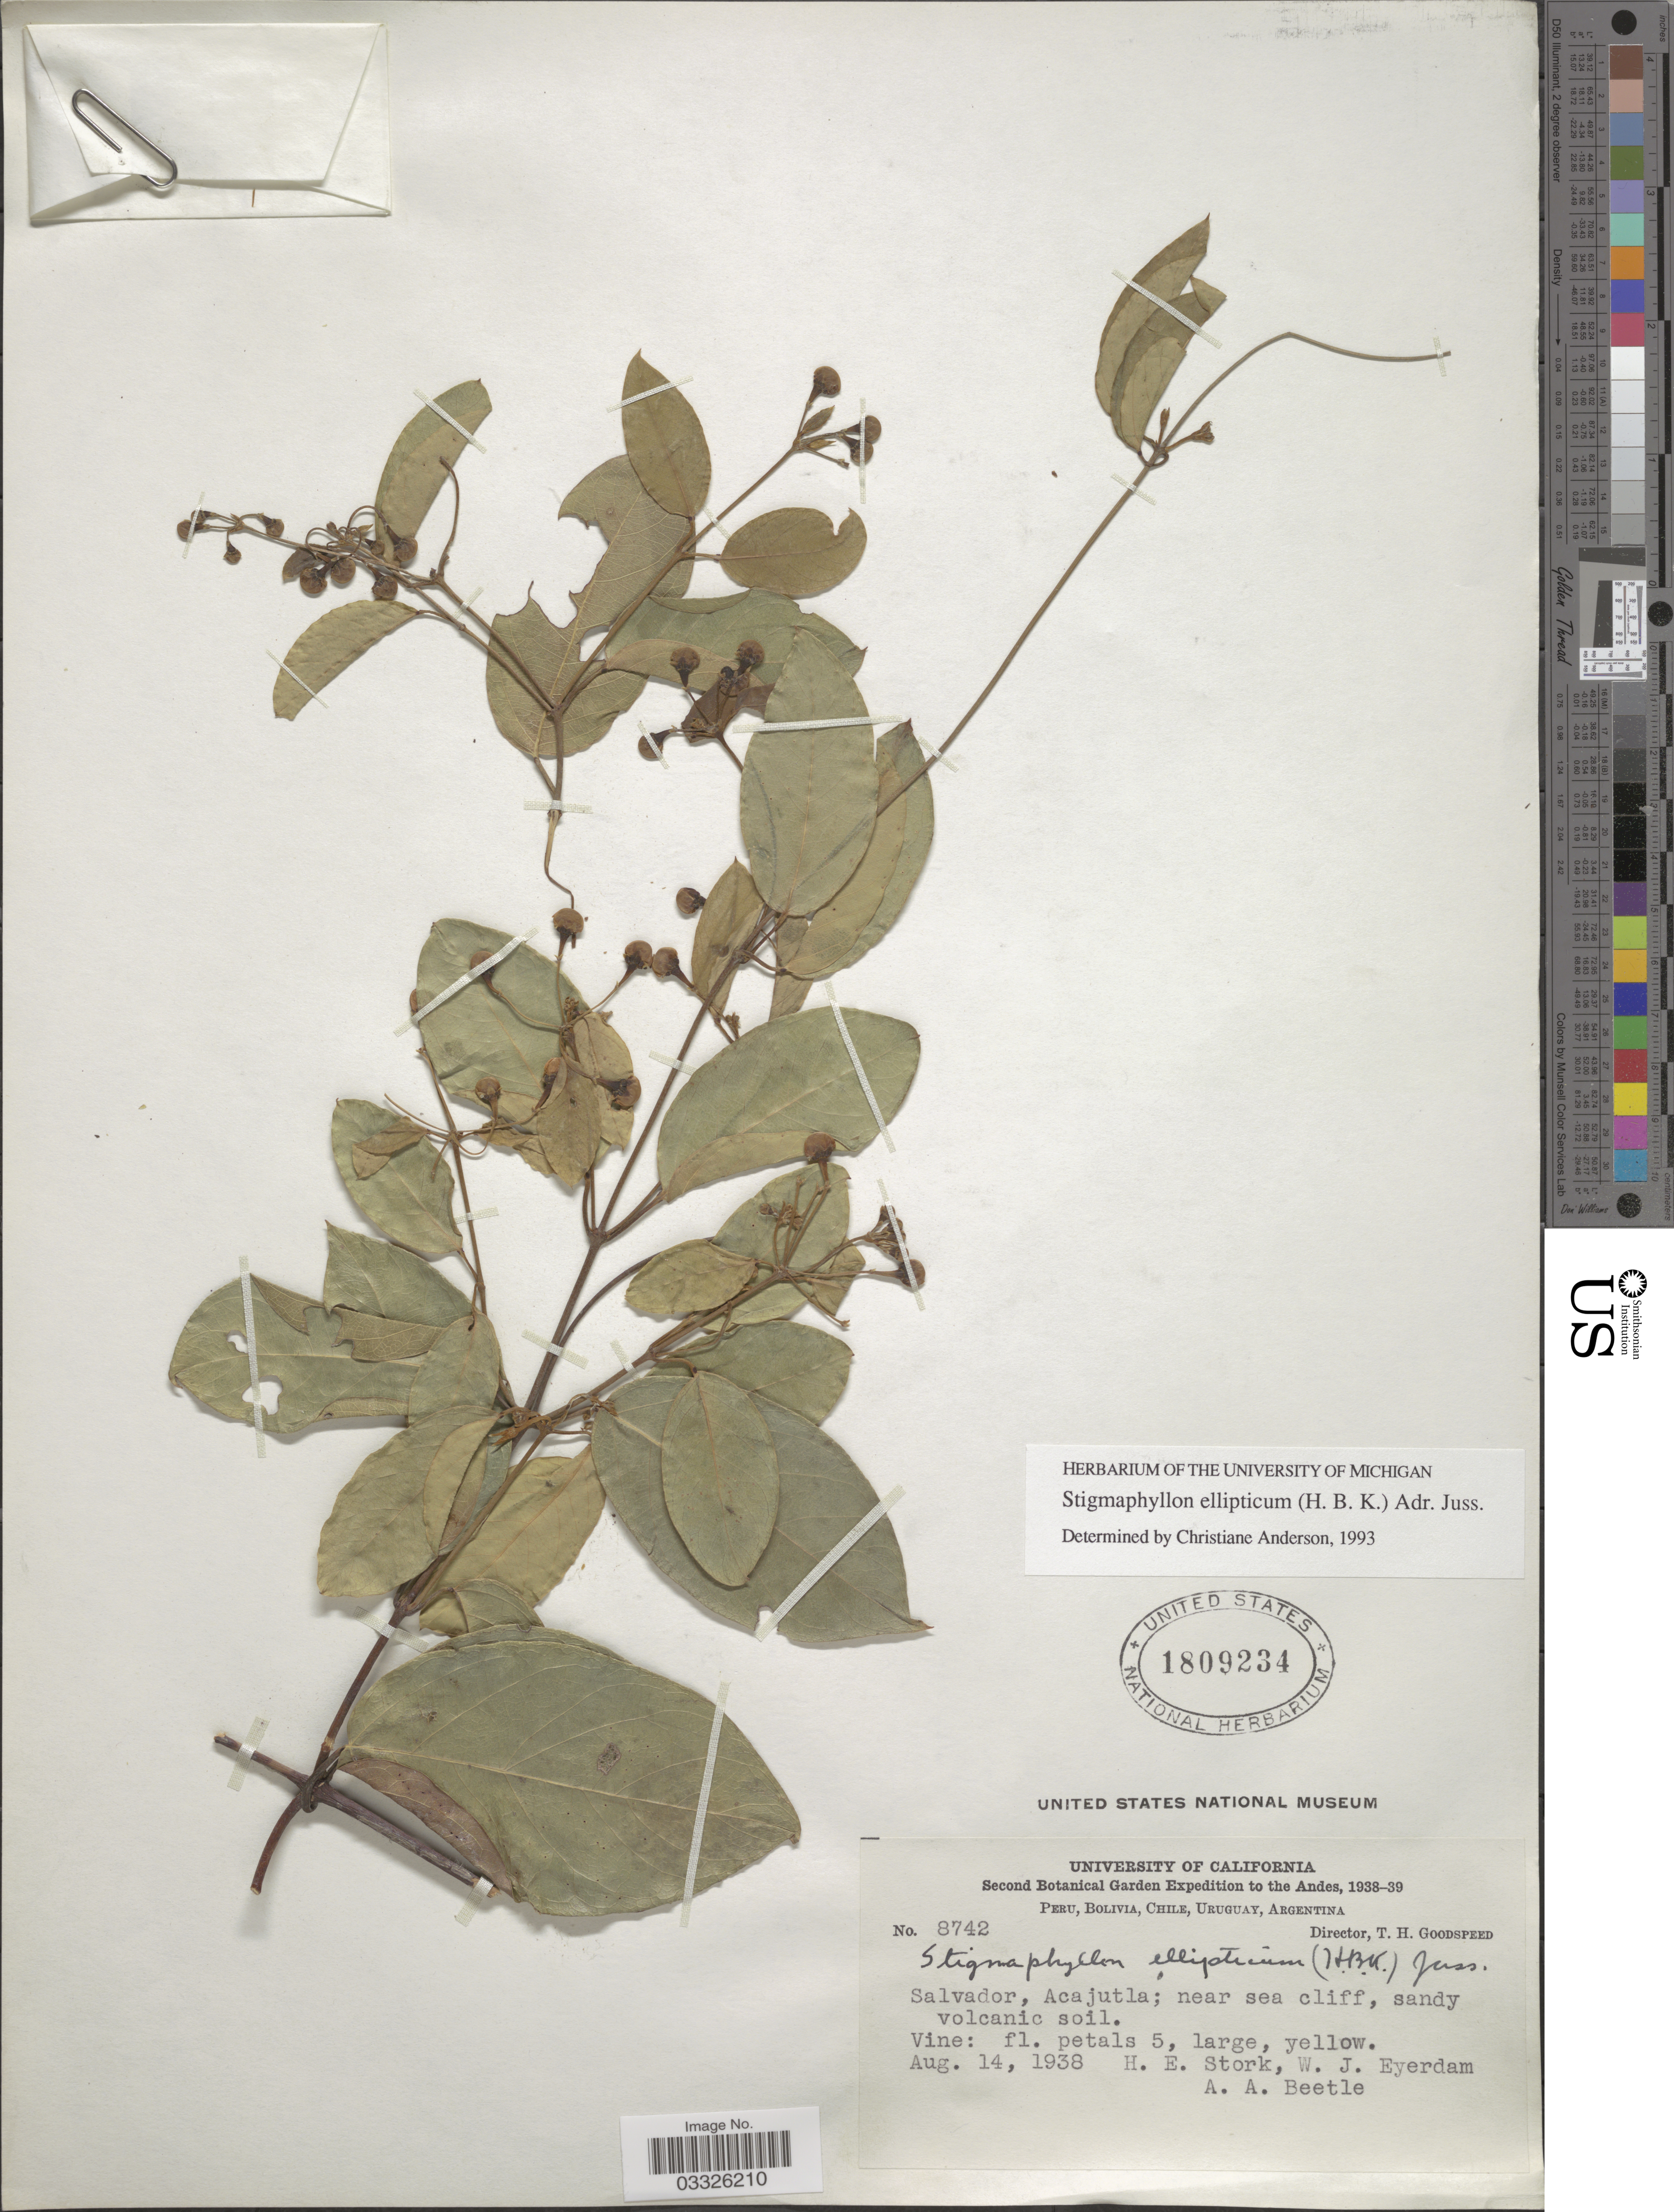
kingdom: Plantae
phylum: Tracheophyta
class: Magnoliopsida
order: Malpighiales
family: Malpighiaceae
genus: Stigmaphyllon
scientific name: Stigmaphyllon ellipticum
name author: (Kunth) A. Juss.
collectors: H. E. Stork, W. J. Eyerdam & A. A. Beetle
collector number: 8742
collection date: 1938-08-14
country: El Salvador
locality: Andes. Salvador, Acajutla; near sea cliff.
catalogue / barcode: US 1809234